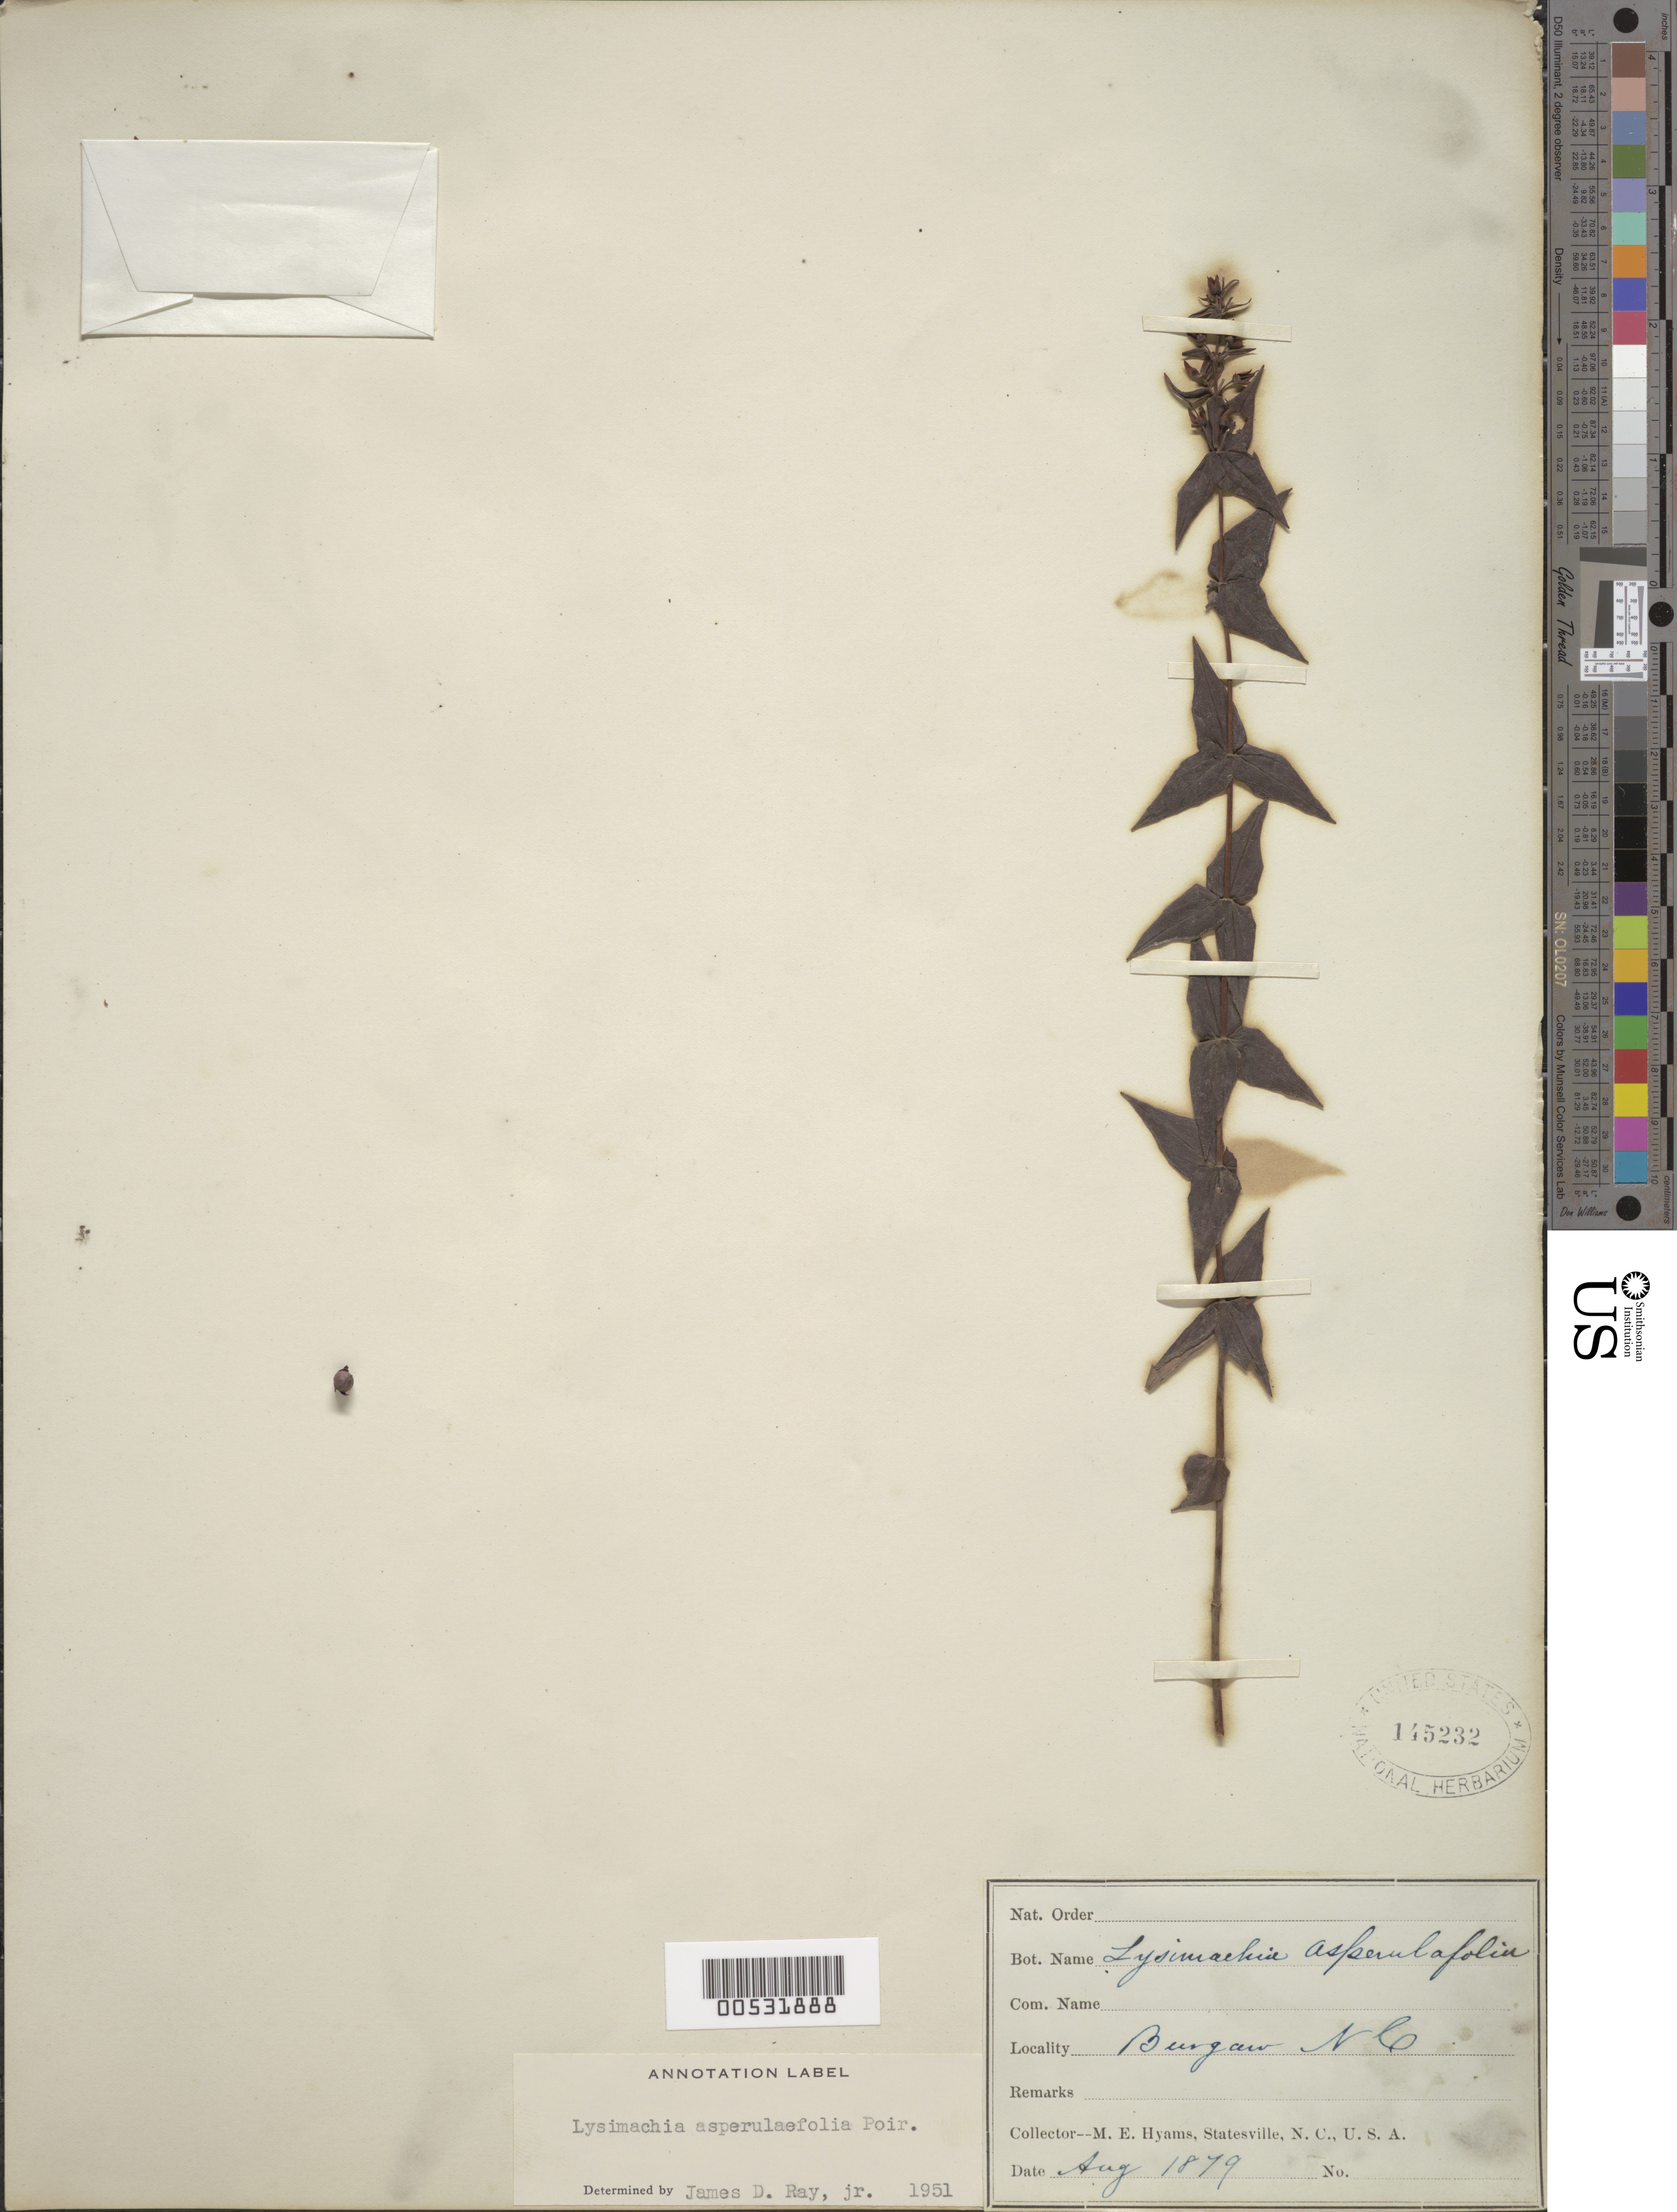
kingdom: Plantae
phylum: Tracheophyta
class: Magnoliopsida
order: Ericales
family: Primulaceae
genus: Lysimachia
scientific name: Lysimachia asperulifolia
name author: Poir.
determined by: Ray Jr., J. D.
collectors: M. E. Hyams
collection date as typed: Aug 1879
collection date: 1879-08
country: United States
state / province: North Carolina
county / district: Pender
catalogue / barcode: US 145232